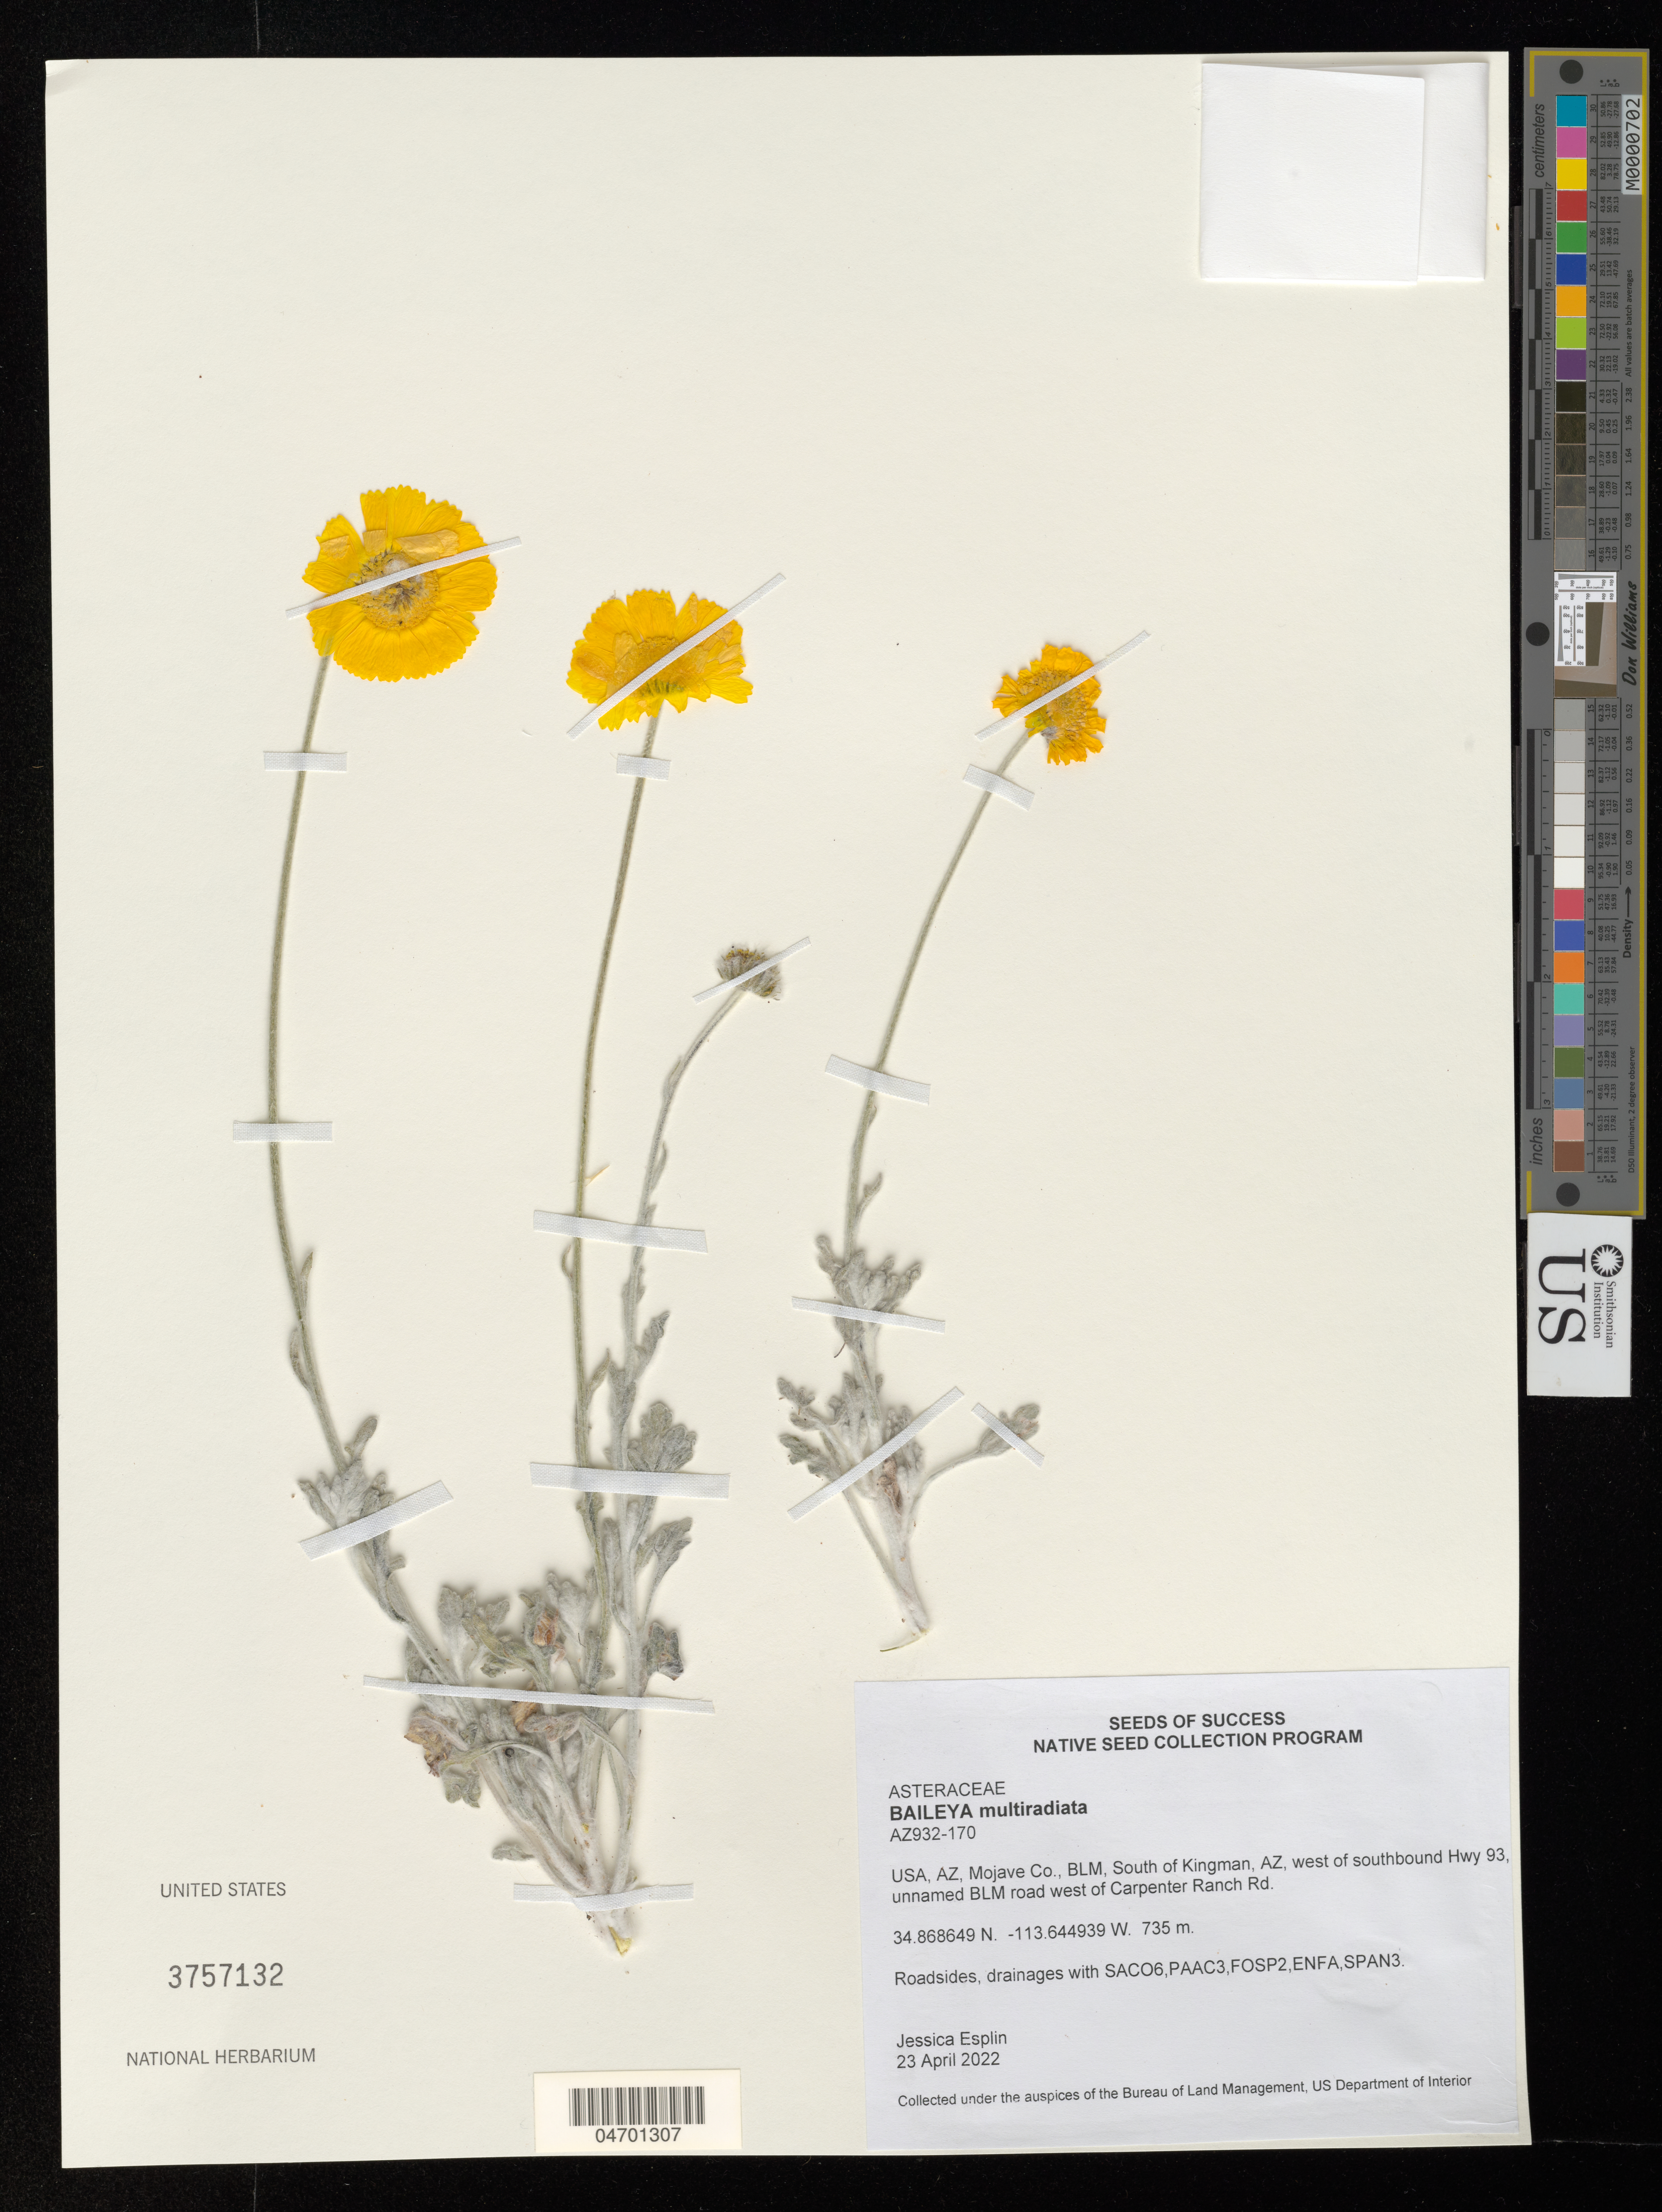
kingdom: Plantae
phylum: Tracheophyta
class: Magnoliopsida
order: Asterales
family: Asteraceae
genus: Baileya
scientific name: Baileya multiradiata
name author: Harv. & A. Gray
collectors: A. Ron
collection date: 2022-04-23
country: United States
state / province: Arizona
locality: AZ, Mojave Co., BLM, South of Kingman, west of southbound Hiwy 93, unnamed BLM road west of Carpenter Ranch Rd.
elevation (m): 735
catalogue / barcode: US 3757132